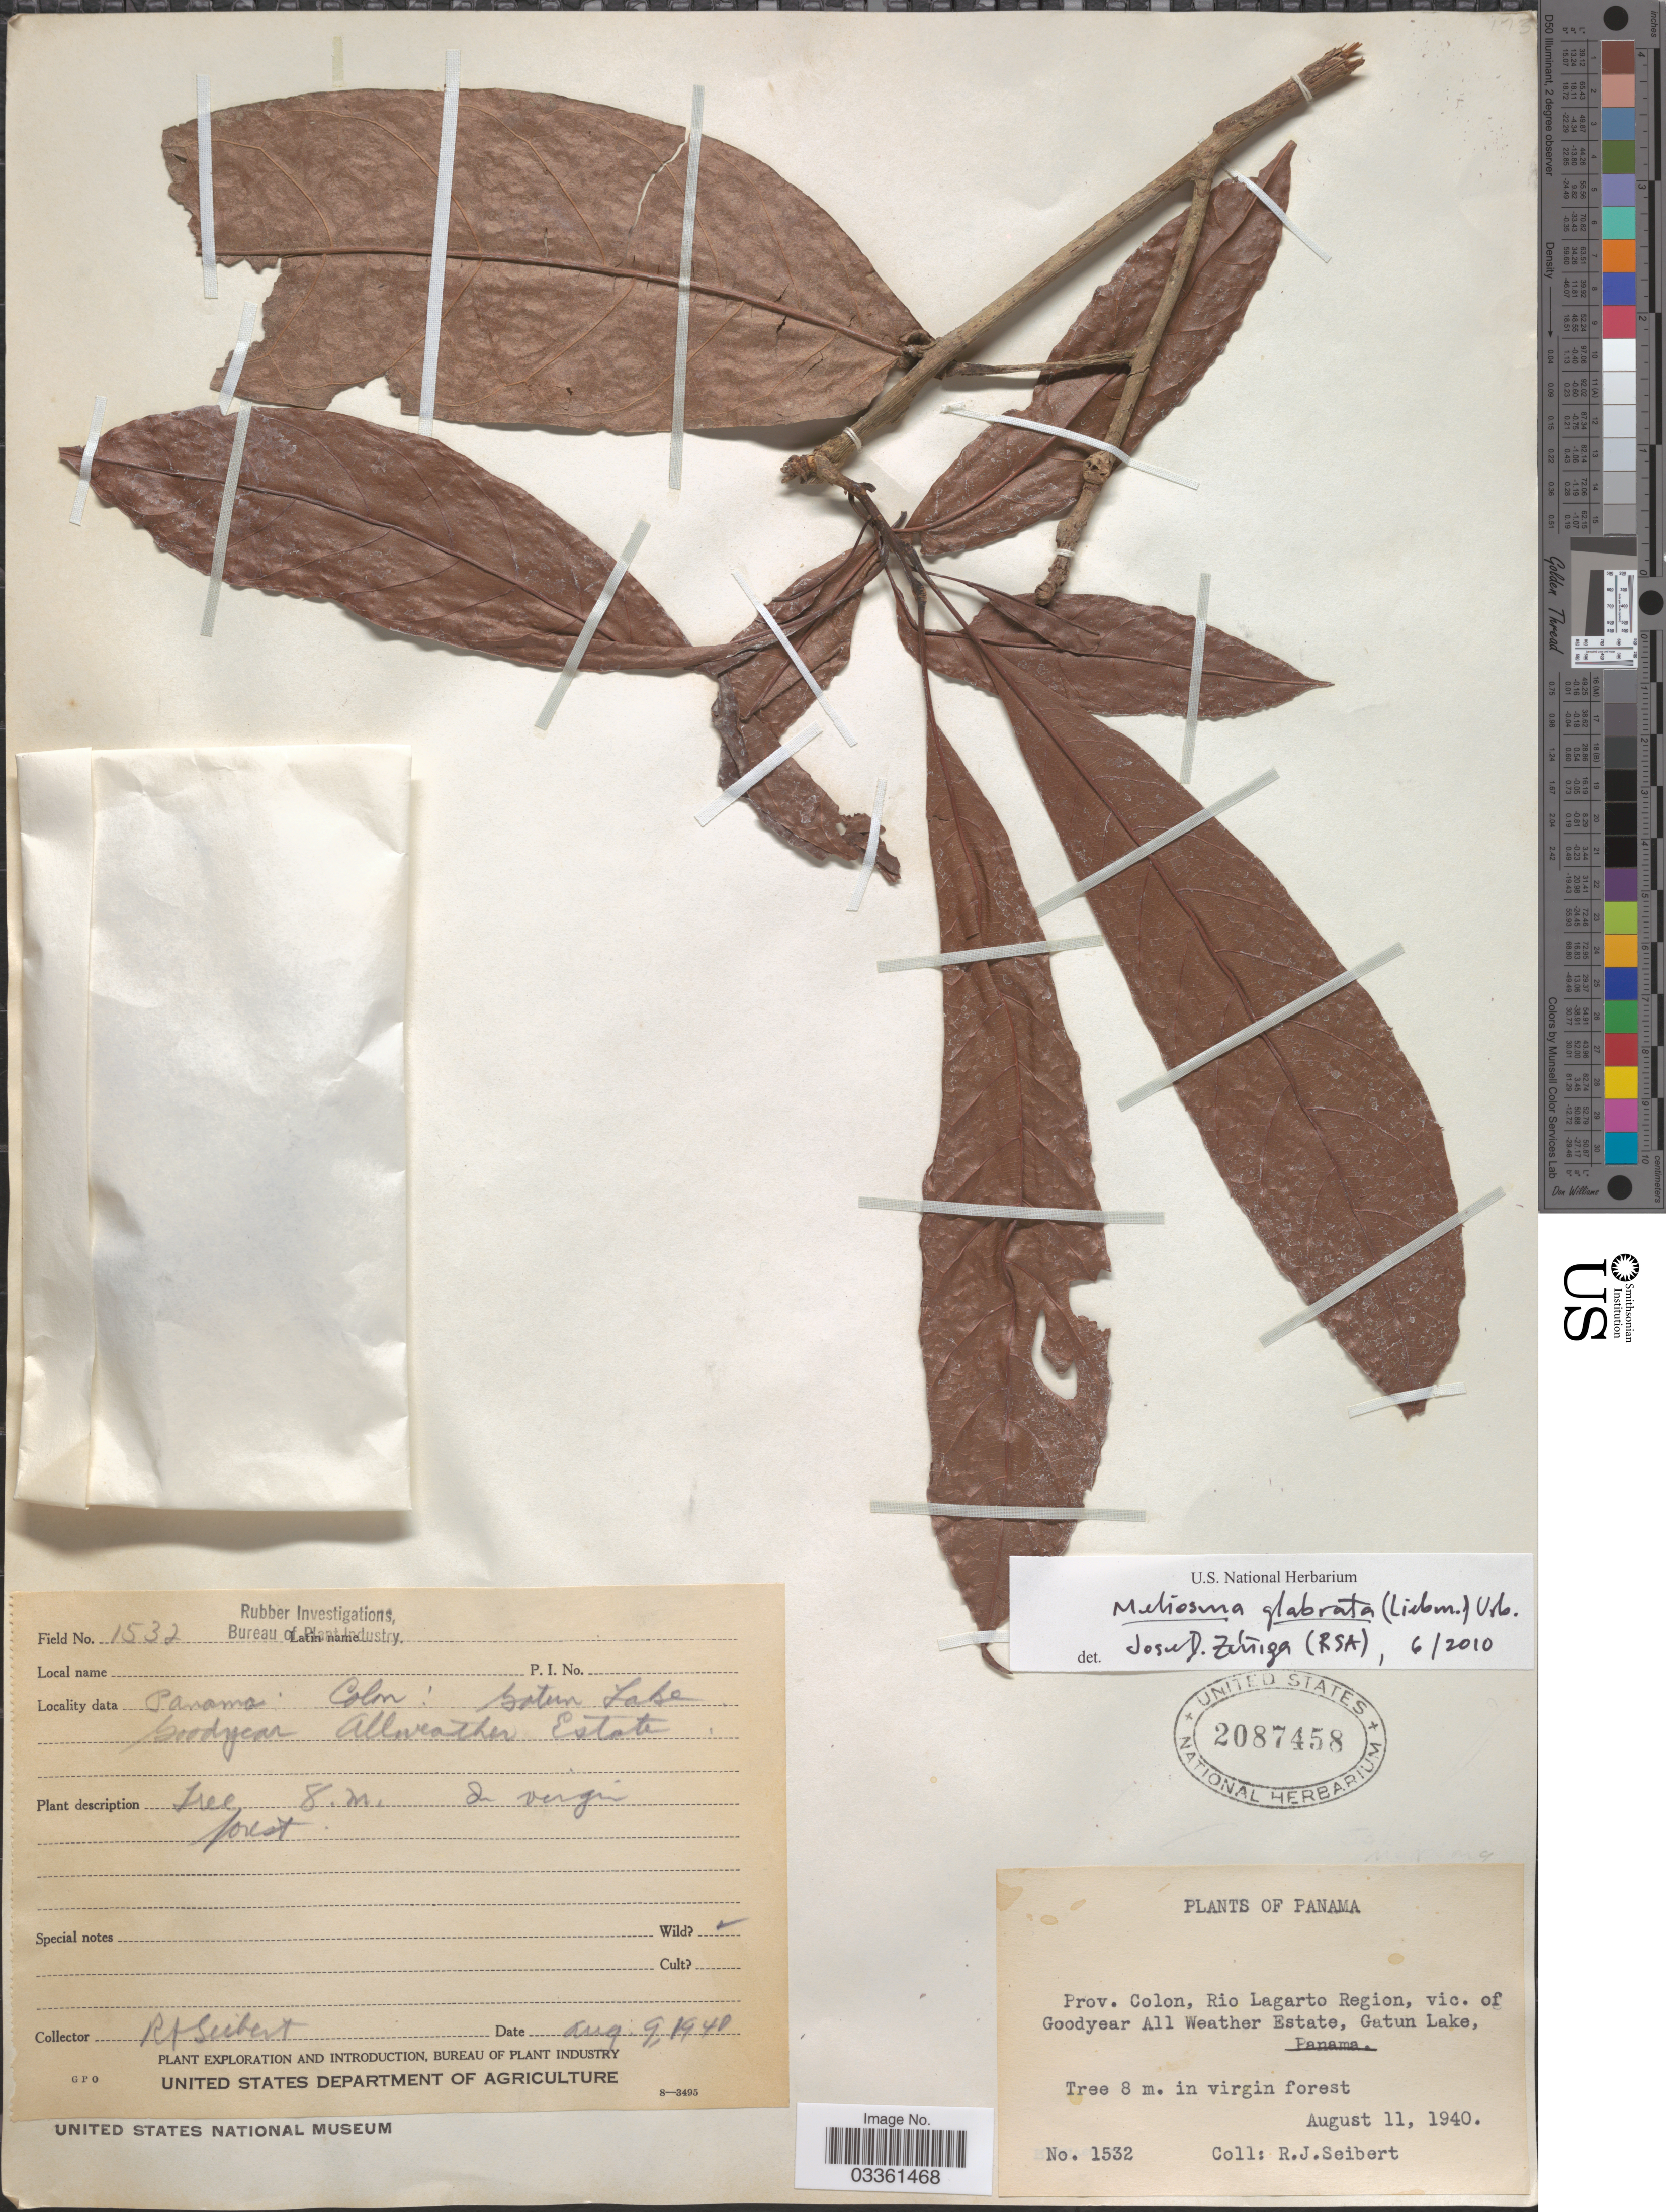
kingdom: Plantae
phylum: Tracheophyta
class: Magnoliopsida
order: Proteales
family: Sabiaceae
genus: Meliosma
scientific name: Meliosma glabrata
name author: (Liebm.) Urb.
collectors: R. J. Seibert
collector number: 1532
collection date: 1940-08-09/1940-08-11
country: Panama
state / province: Colón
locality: Rio Lagarto Region, vic. of Goodyear All Weather Estate, Gatun Lake.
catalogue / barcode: US 2087458